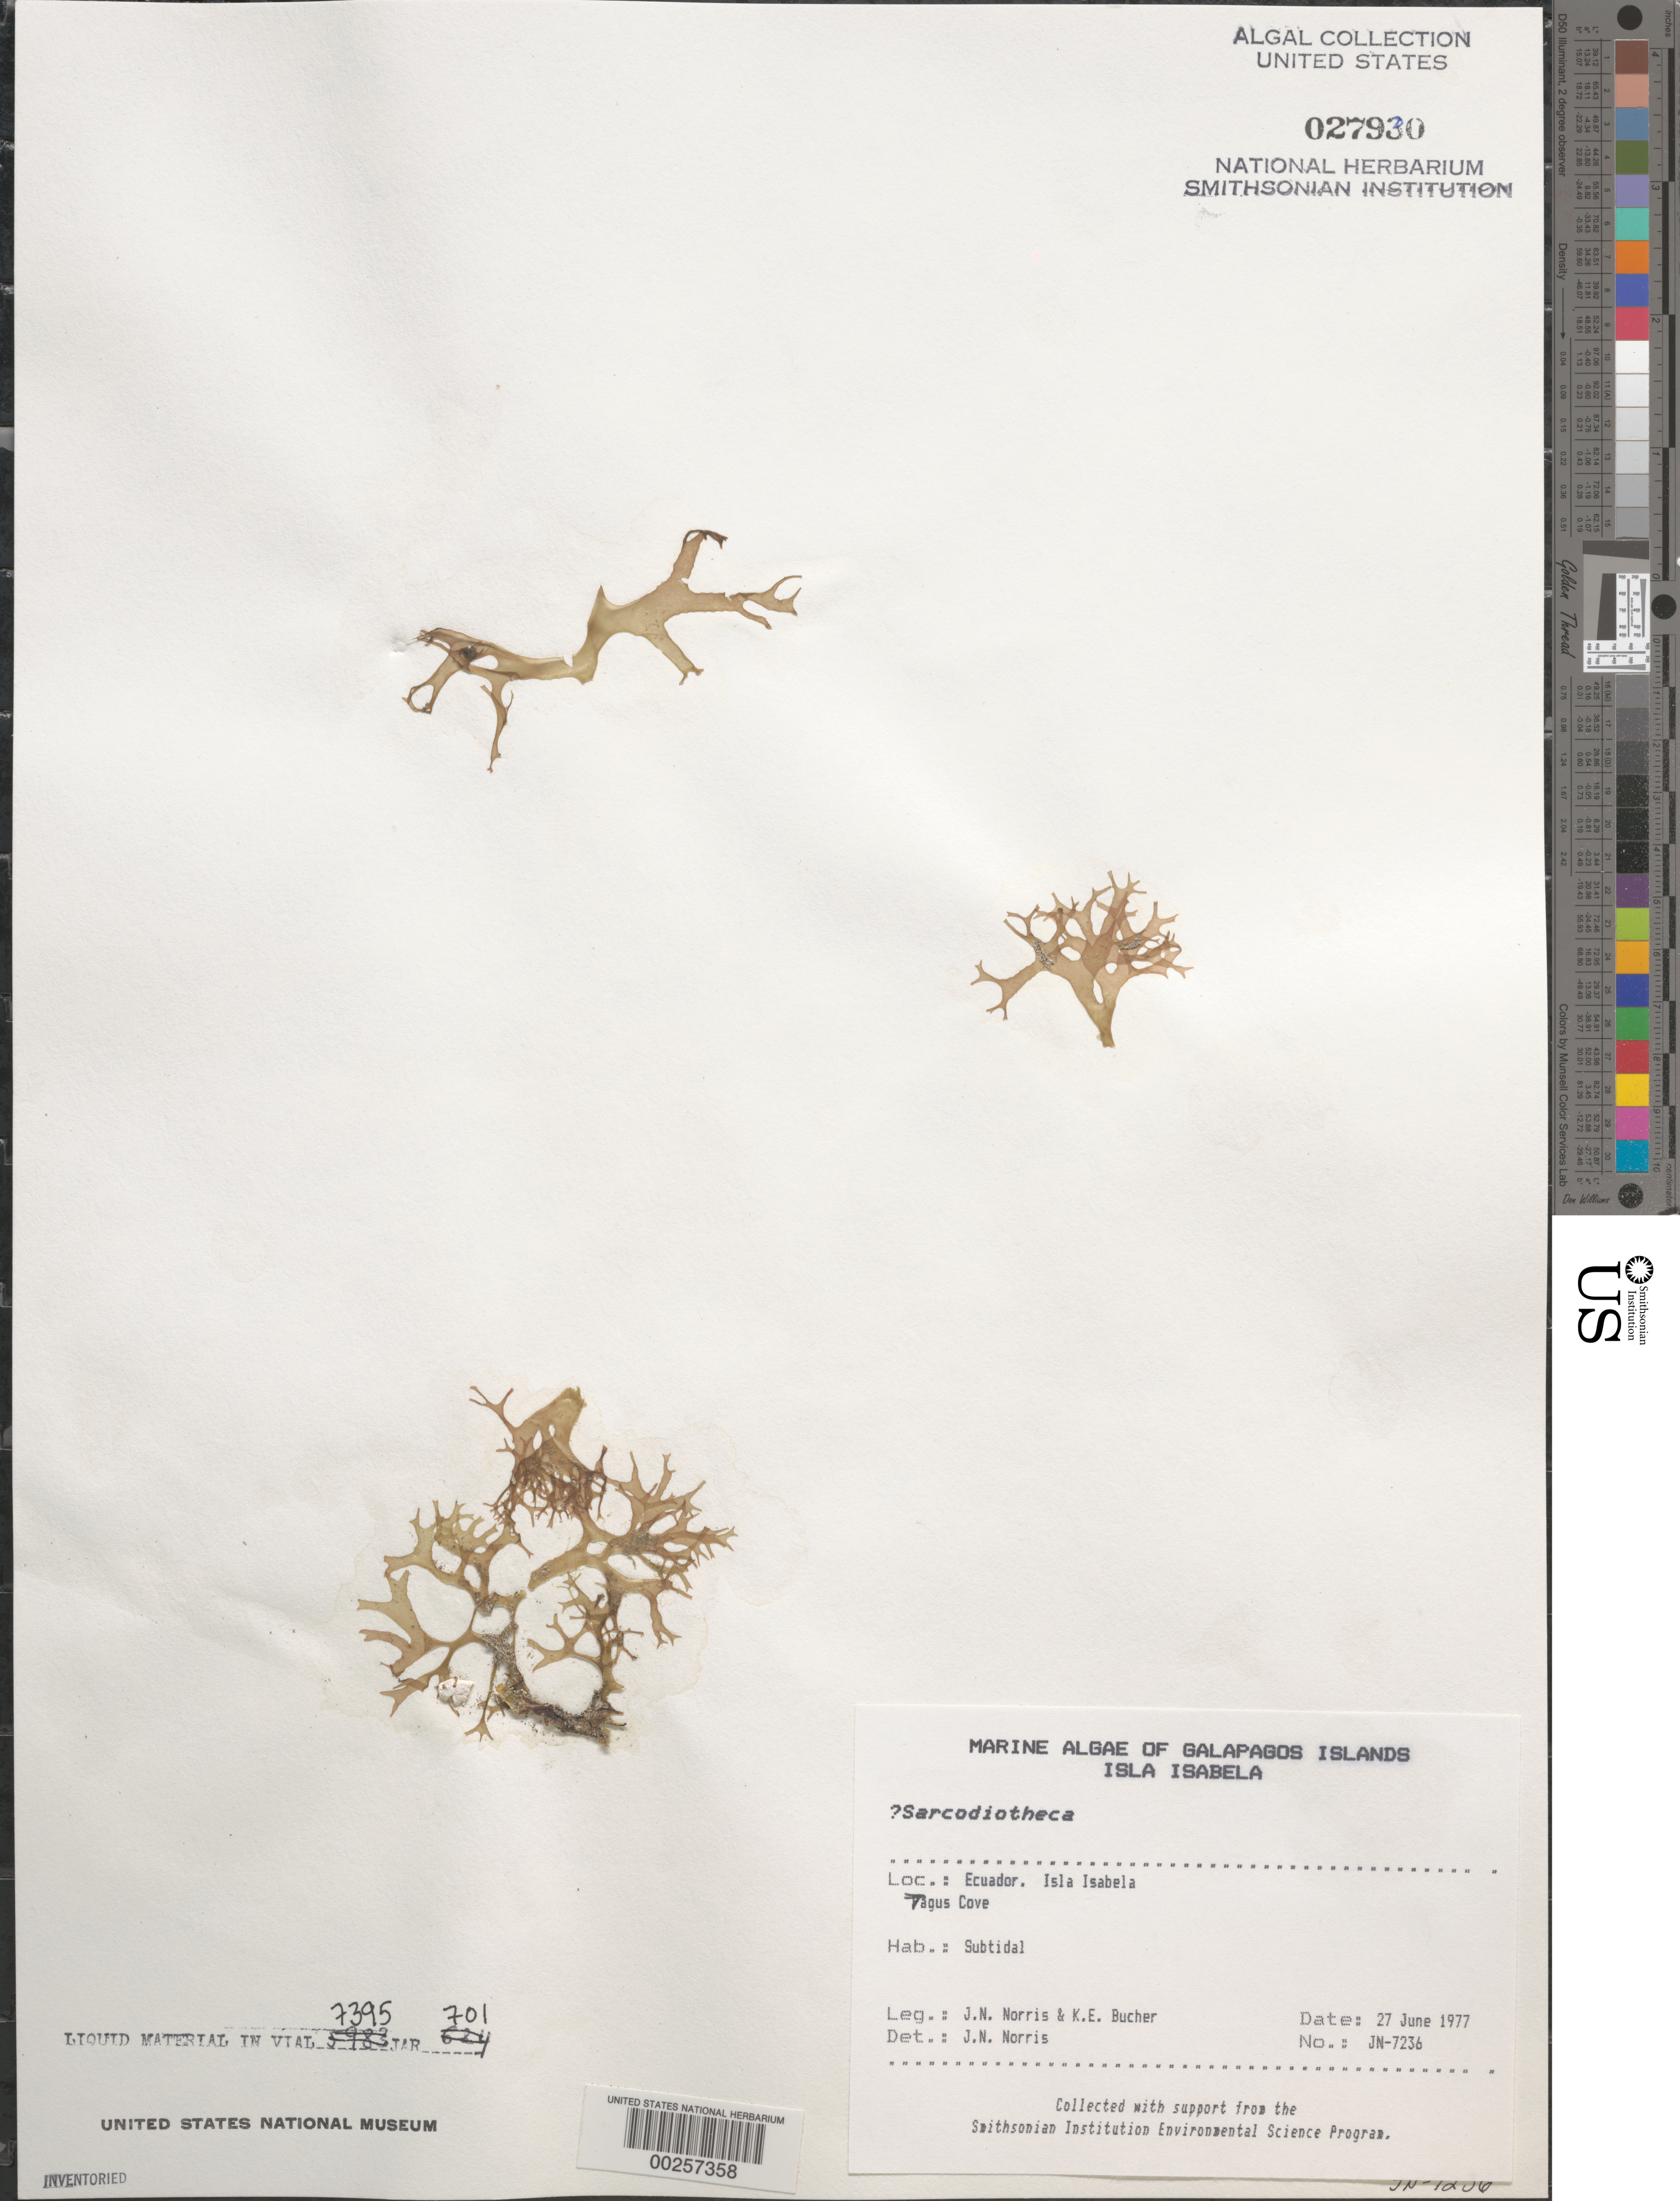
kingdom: Plantae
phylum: Rhodophyta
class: Florideophyceae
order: Gigartinales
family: Solieriaceae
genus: Sarcodiotheca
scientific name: Sarcodiotheca sp.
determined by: Norris, James N.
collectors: J. N. Norris & K. E. Bucher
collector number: JN-7236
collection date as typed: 27 Jun 1977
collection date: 1977-06-27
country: Ecuador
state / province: Colón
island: Isabela [Albemarle]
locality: Tagus Cove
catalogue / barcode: US 27930